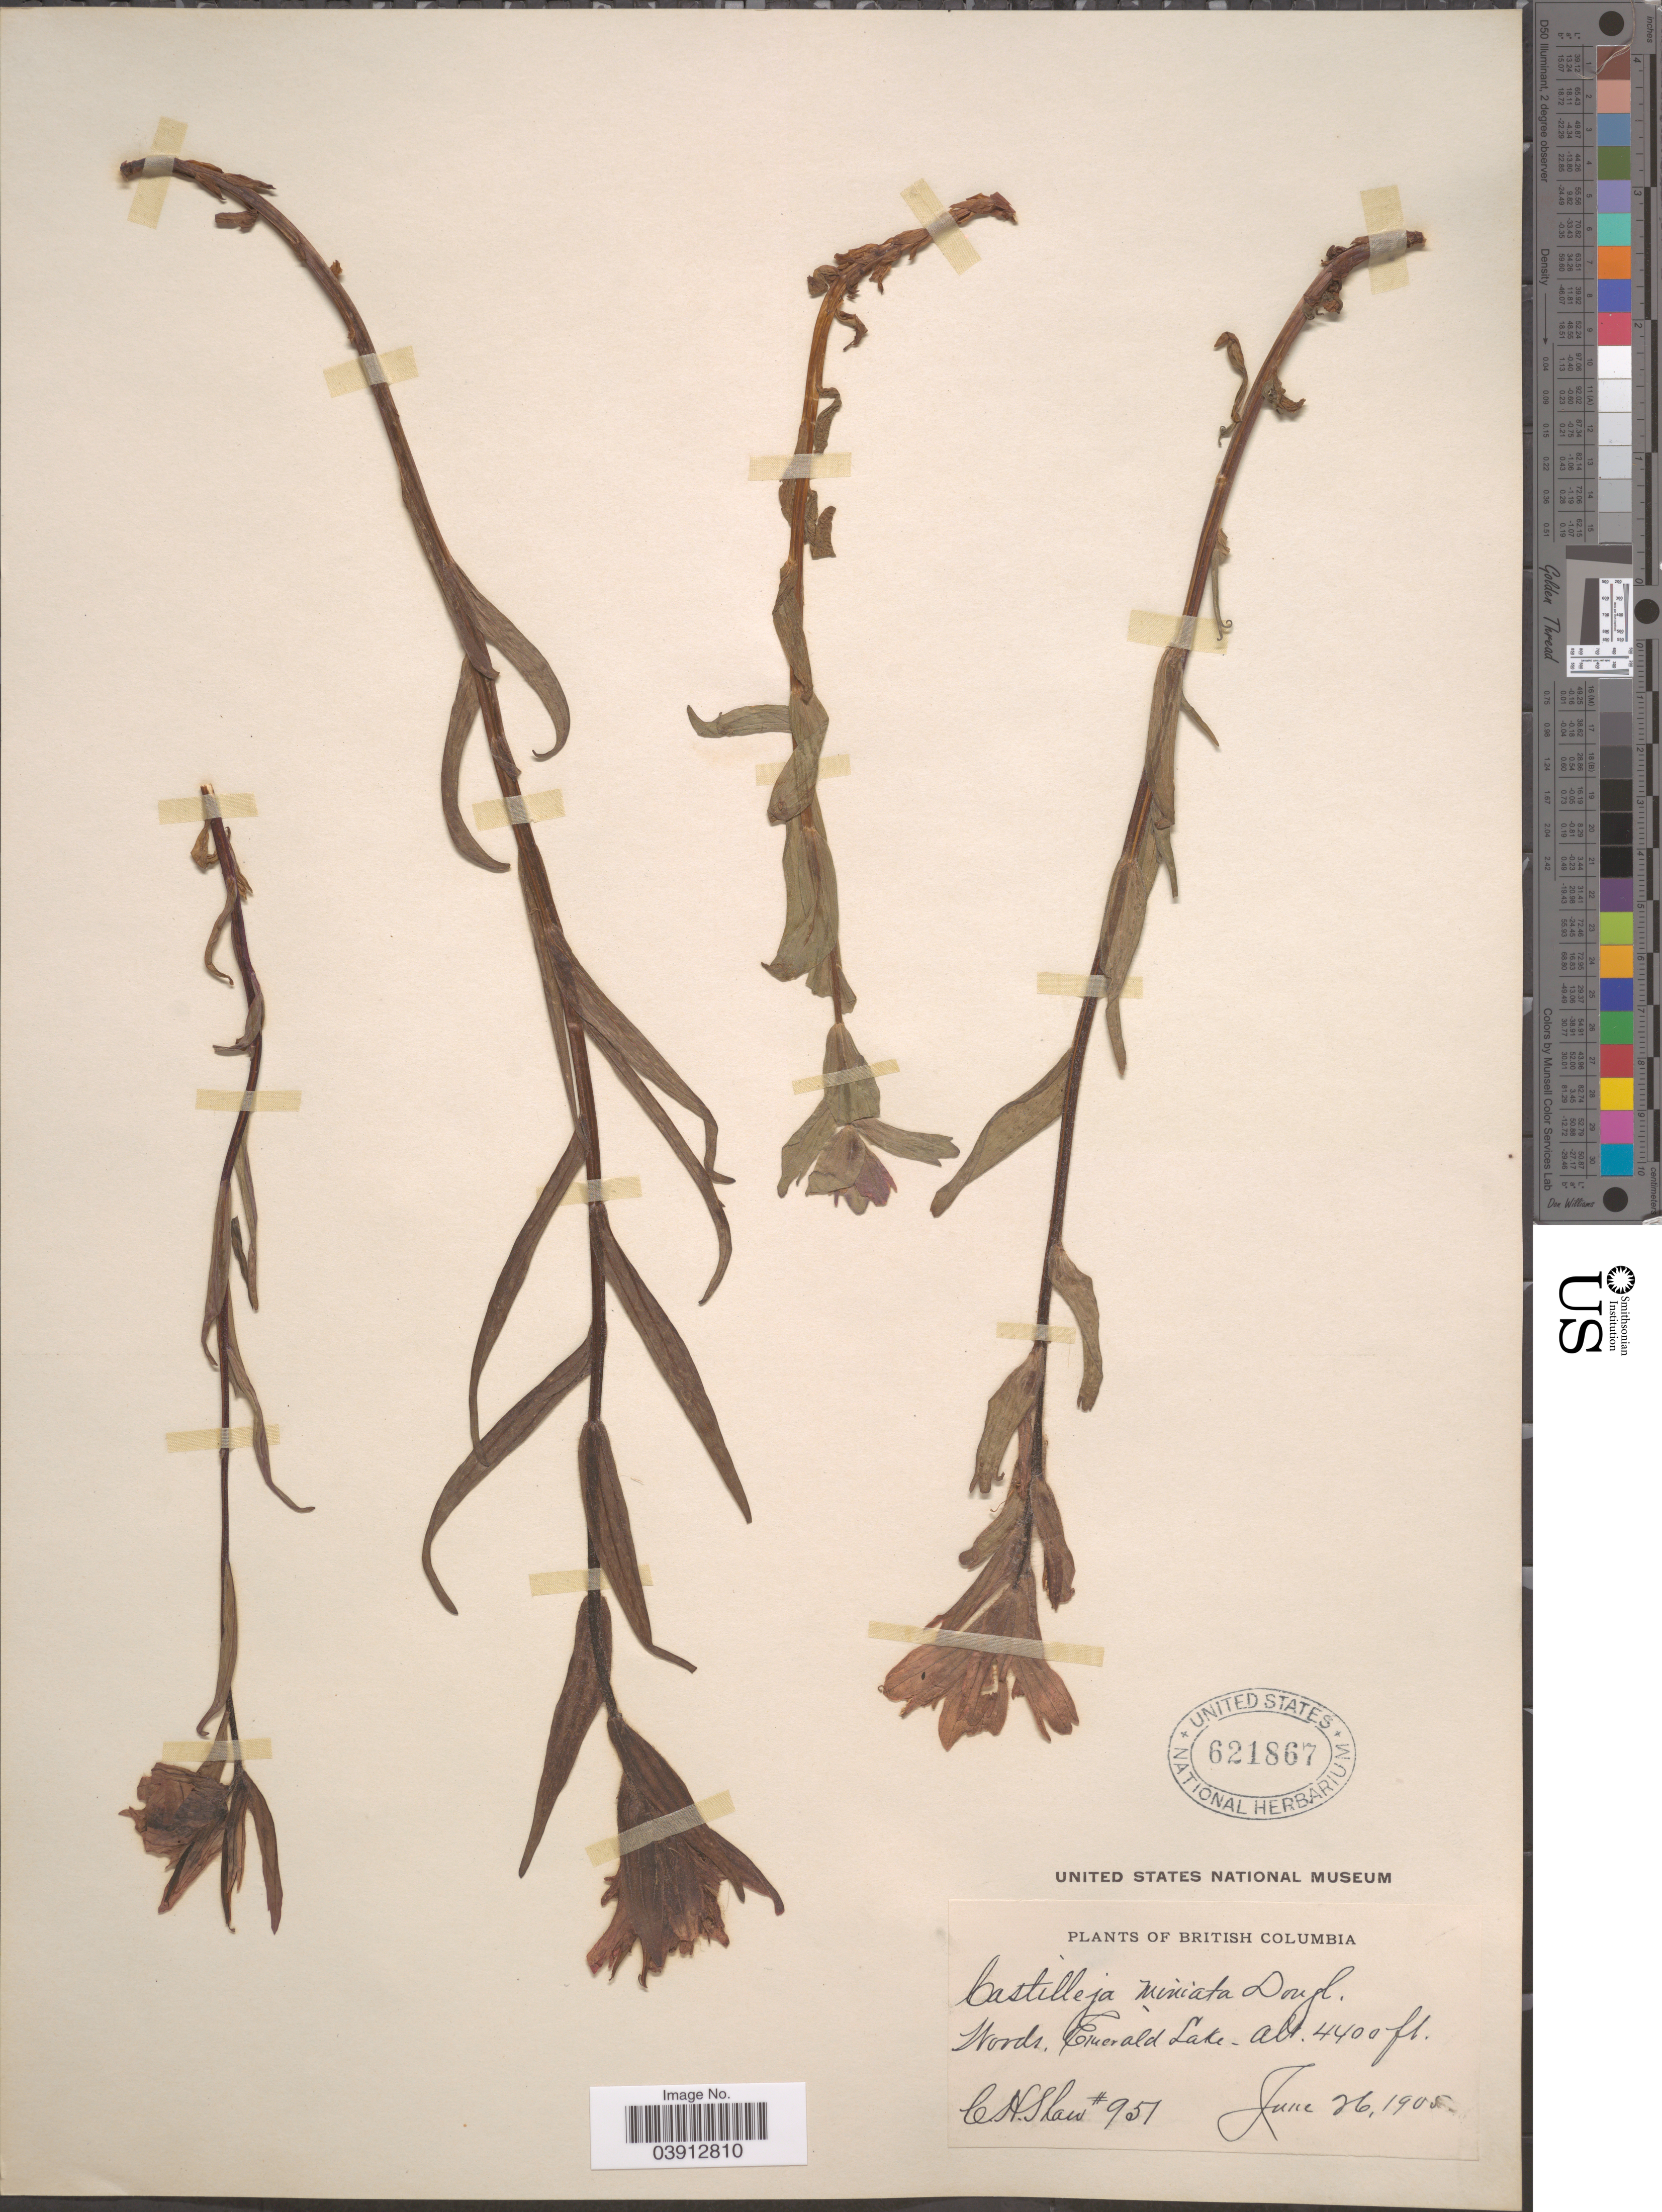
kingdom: Plantae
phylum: Tracheophyta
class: Magnoliopsida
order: Lamiales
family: Orobanchaceae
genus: Castilleja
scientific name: Castilleja miniata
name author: Douglas ex Hook.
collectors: C. H. Shaw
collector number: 951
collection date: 1905-06-26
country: Canada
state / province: British Columbia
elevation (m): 1341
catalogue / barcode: US 621867